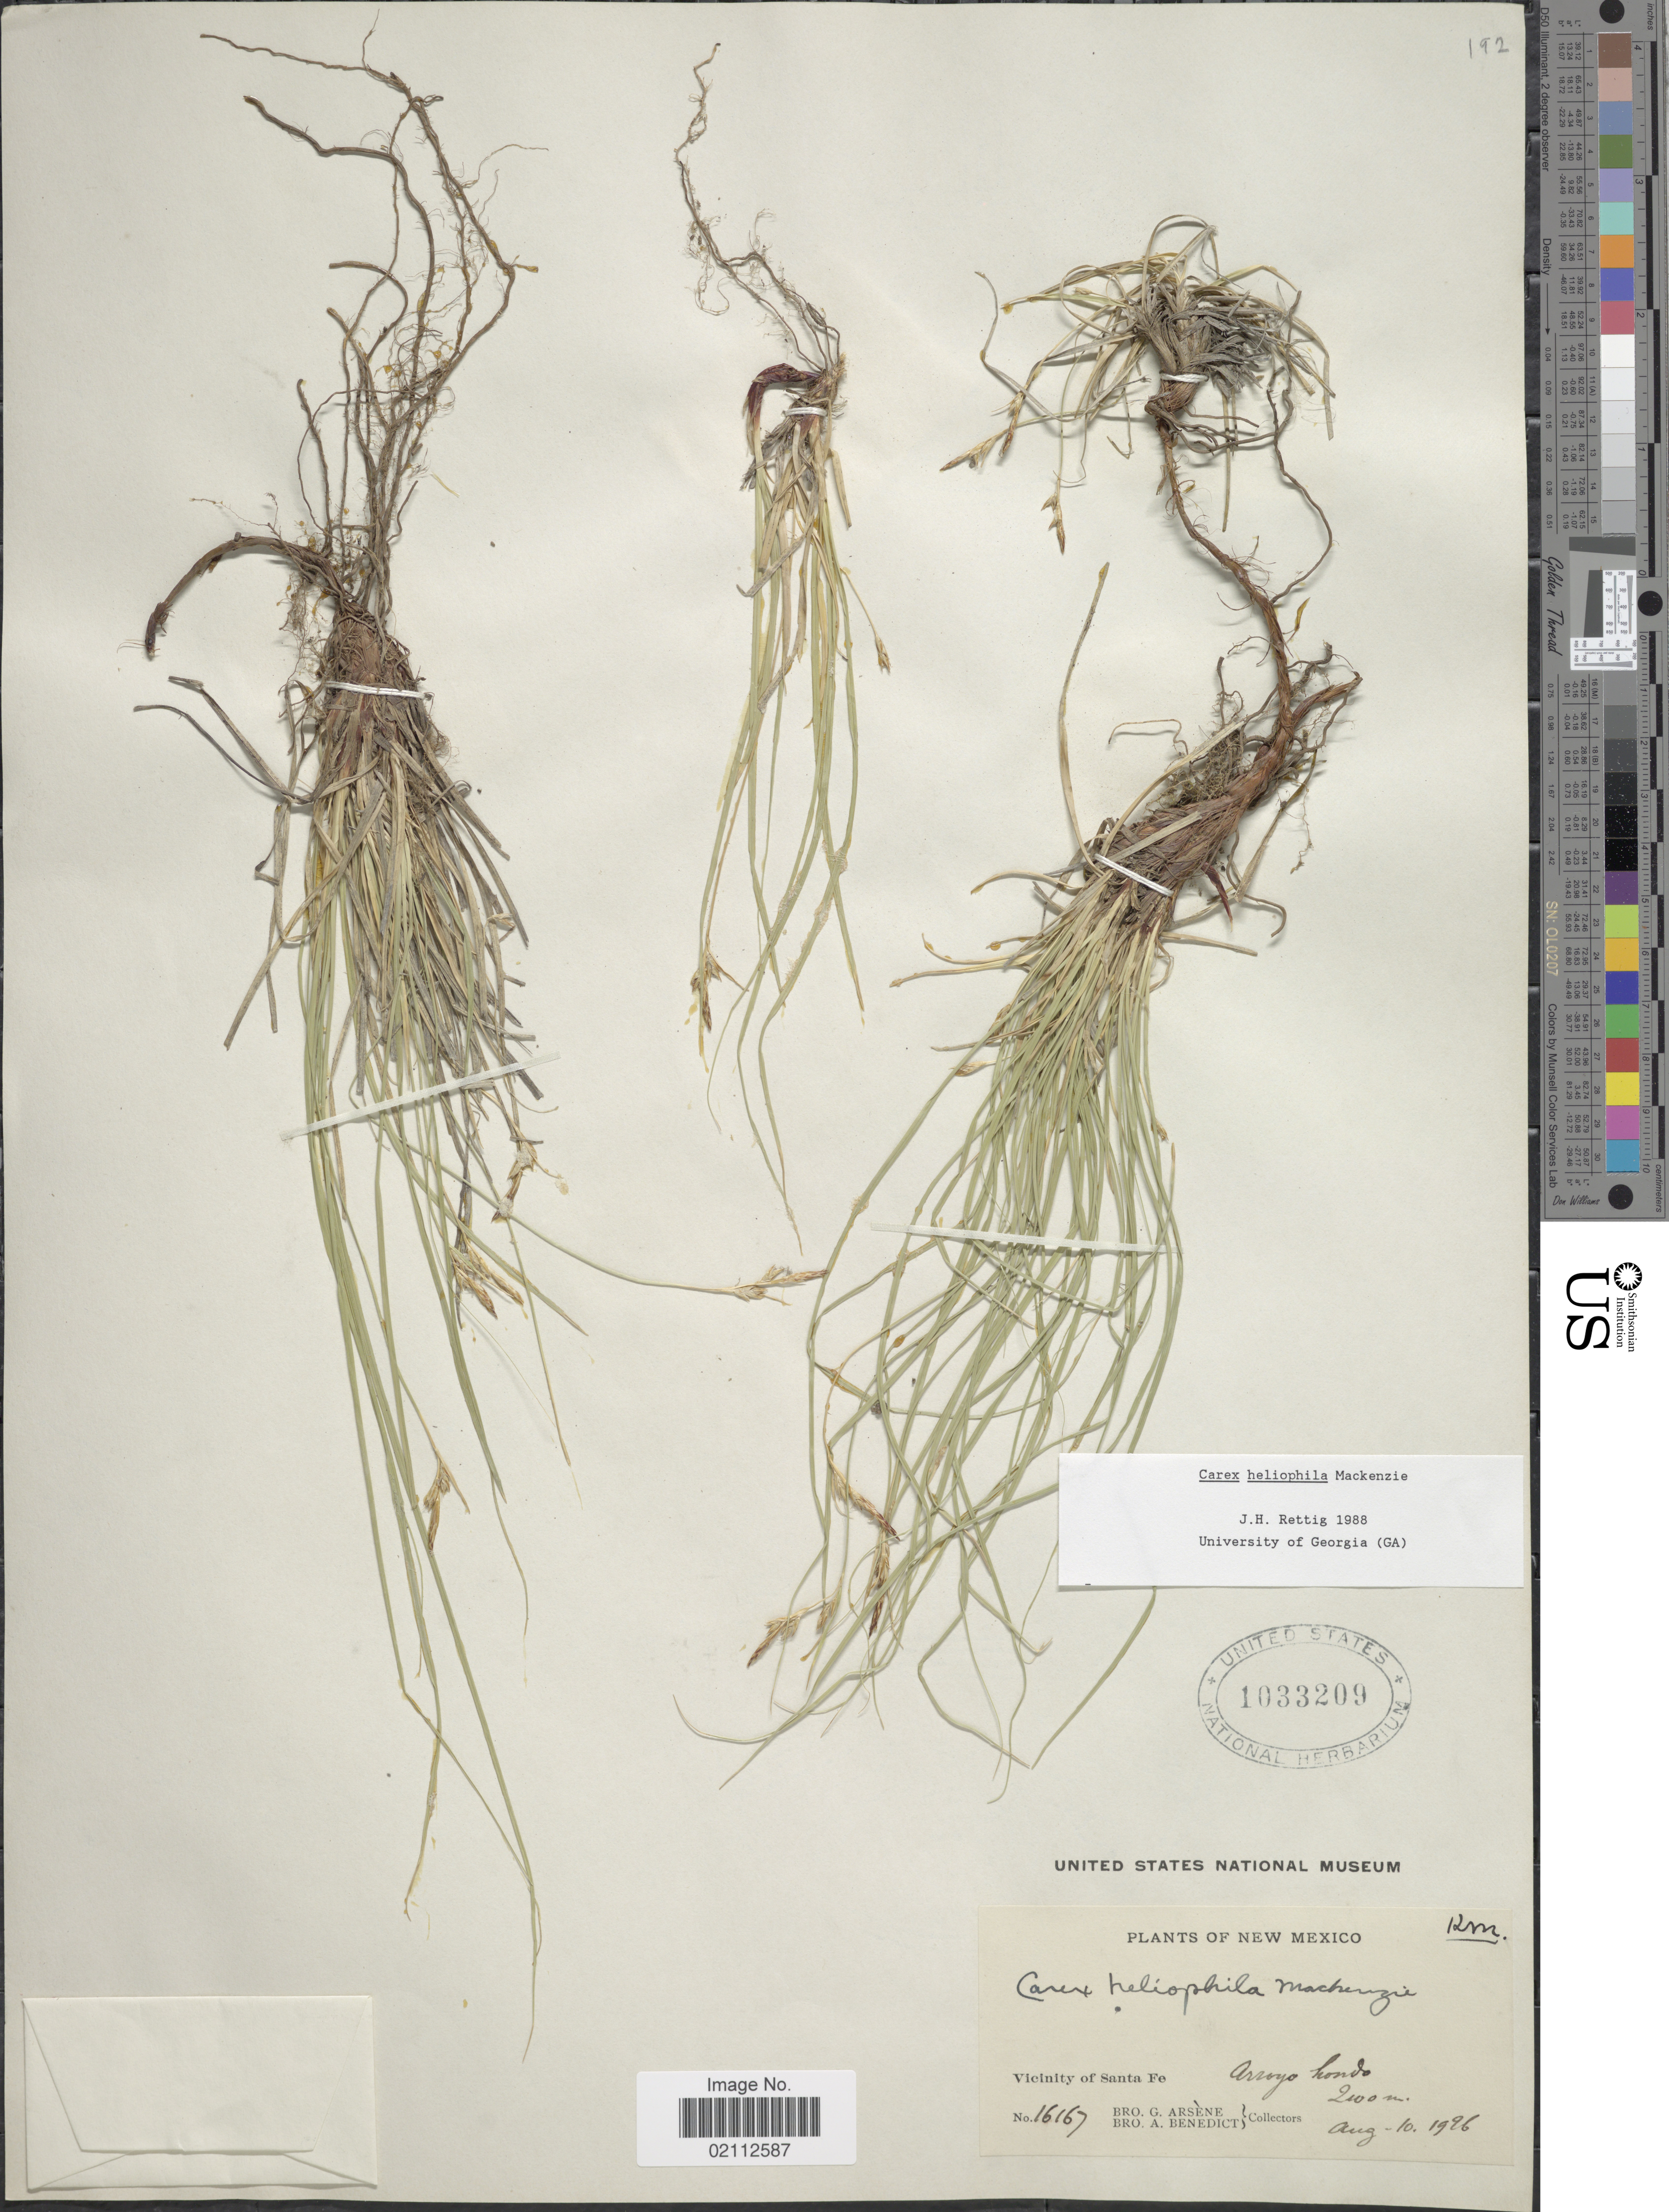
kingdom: Plantae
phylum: Tracheophyta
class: Liliopsida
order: Poales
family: Cyperaceae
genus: Carex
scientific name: Carex heliophila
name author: Mack.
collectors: Bro. G. Arsène & Bro. A. Benedict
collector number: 16167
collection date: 1926-08-10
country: United States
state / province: New Mexico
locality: Vicinity of Santa Fe, Arroyo hondo.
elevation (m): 2100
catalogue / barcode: US 1033209